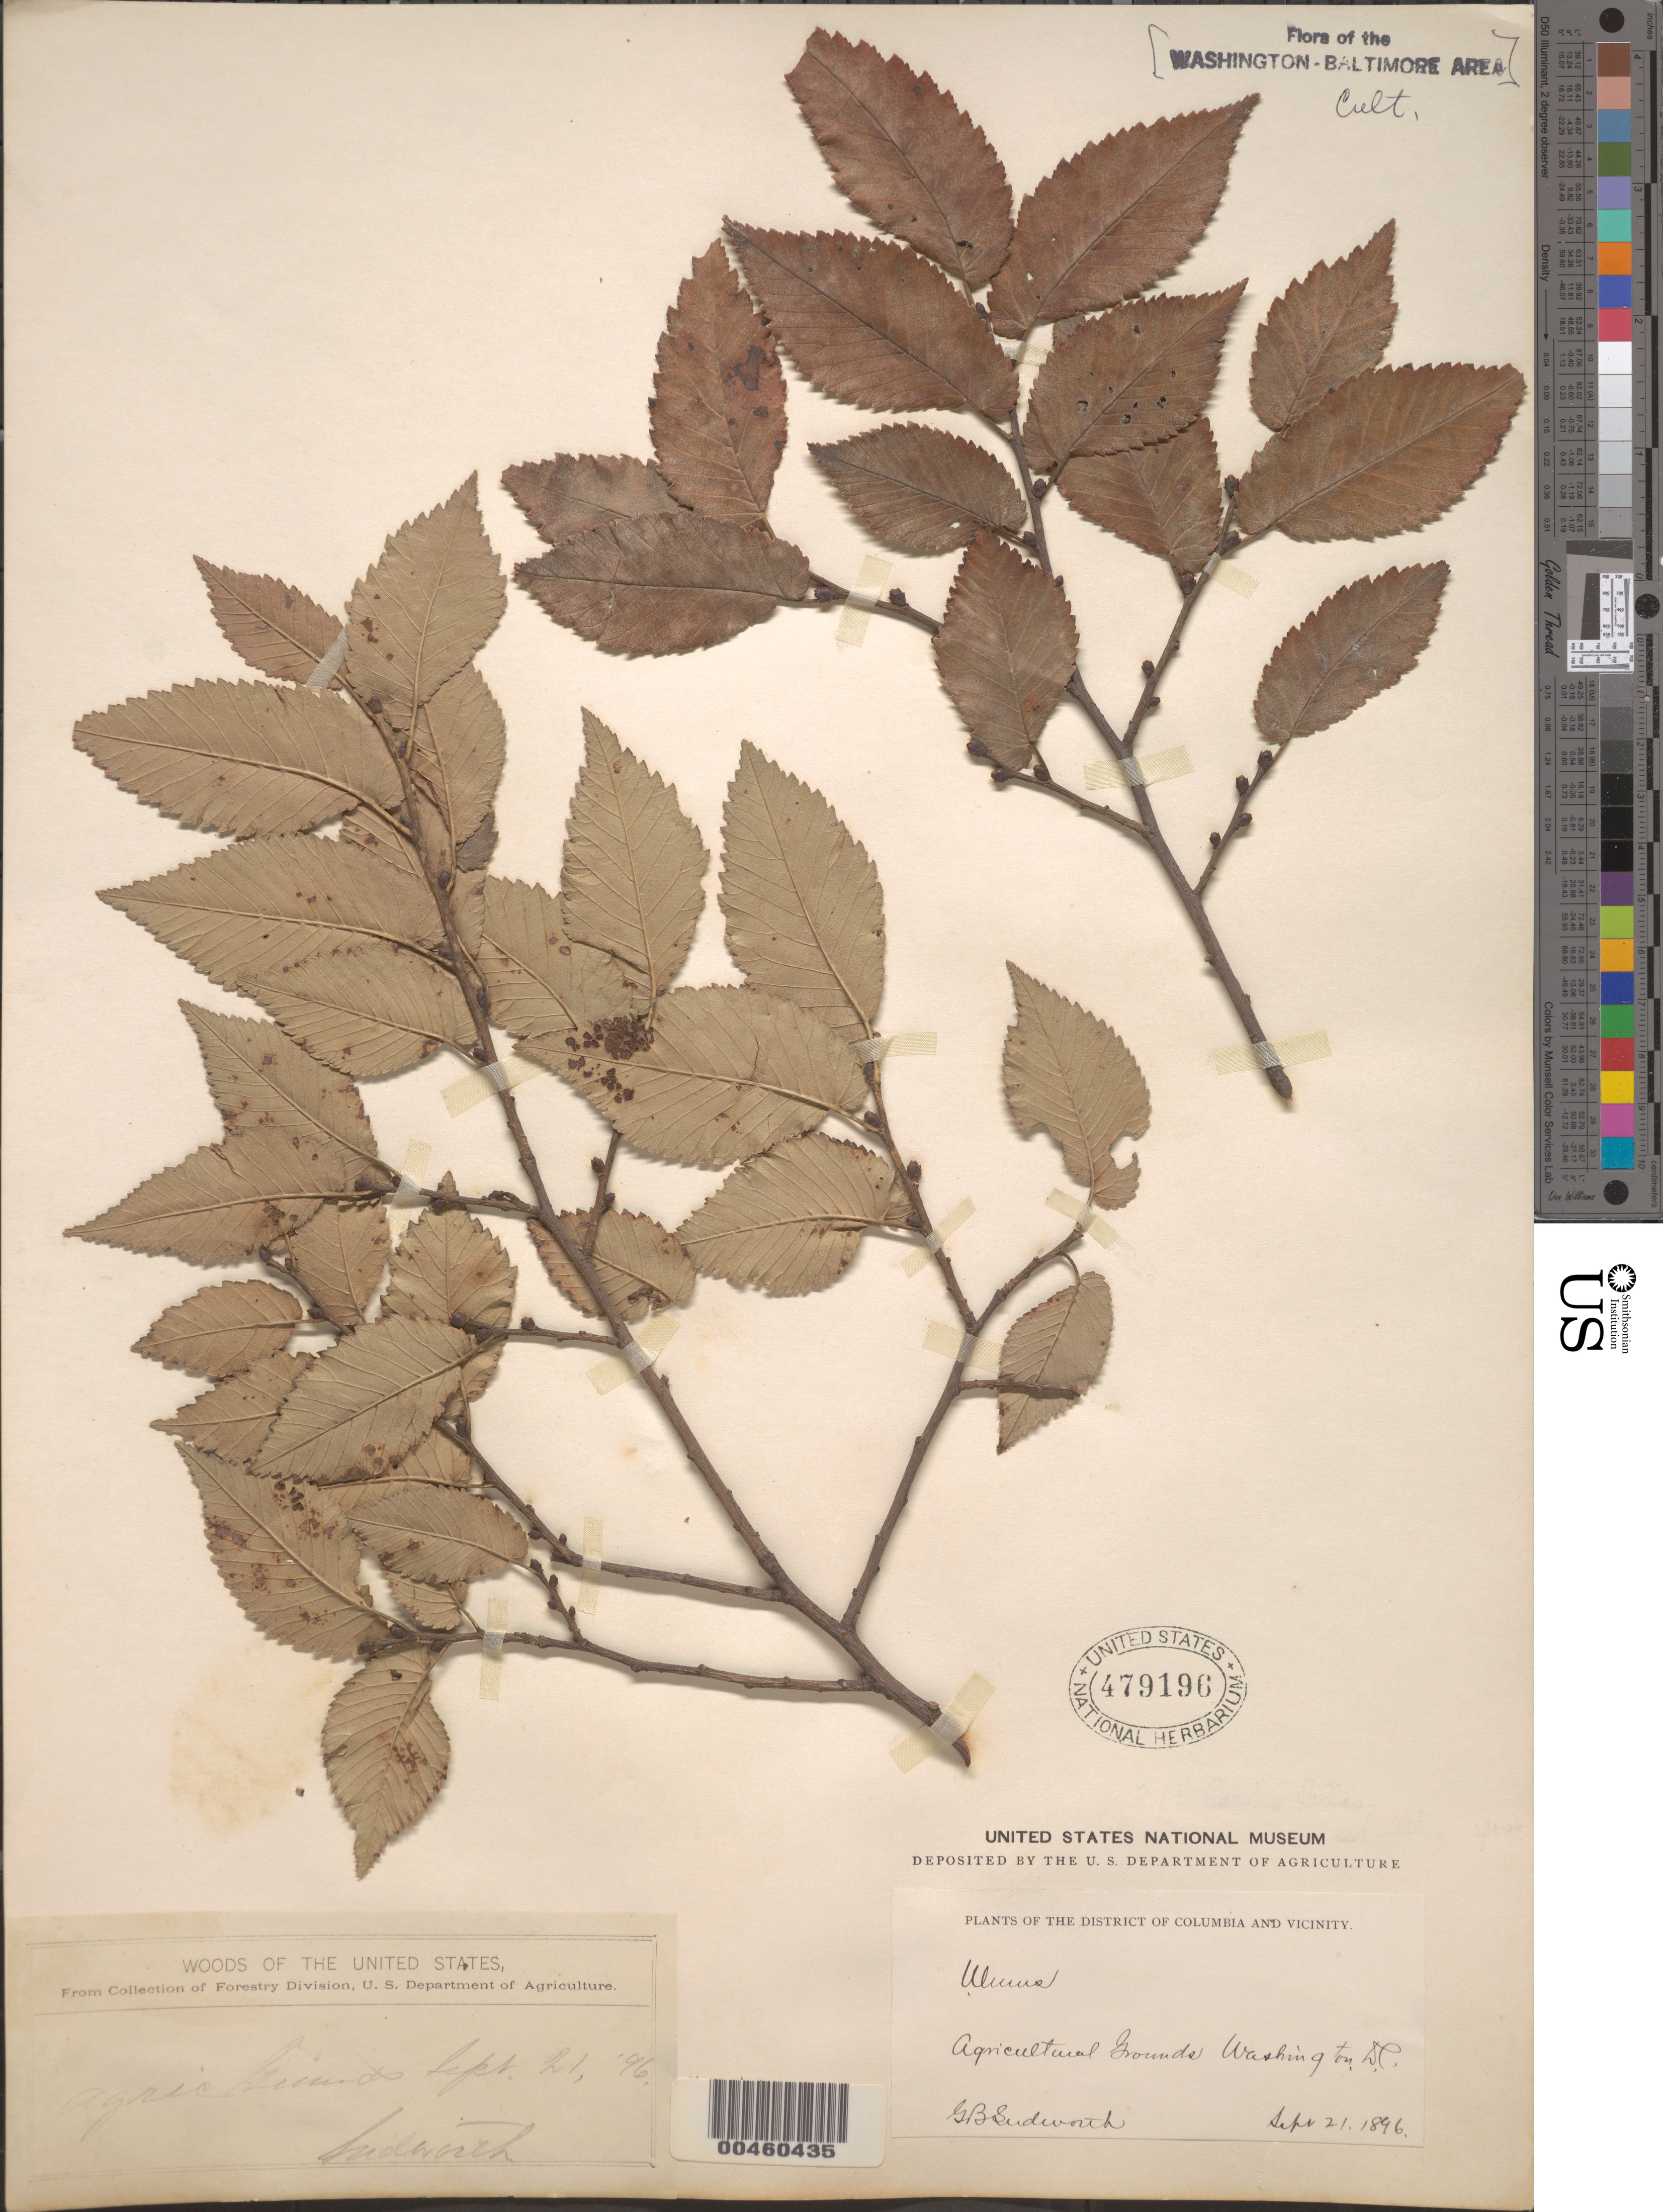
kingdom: Plantae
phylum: Tracheophyta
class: Magnoliopsida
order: Rosales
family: Ulmaceae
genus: Ulmus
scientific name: Ulmus sp.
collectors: G. B. Sudworth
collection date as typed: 21 Sep 1896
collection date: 1896-09-21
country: United States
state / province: District of Columbia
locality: Agricultural grounds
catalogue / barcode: US 479196